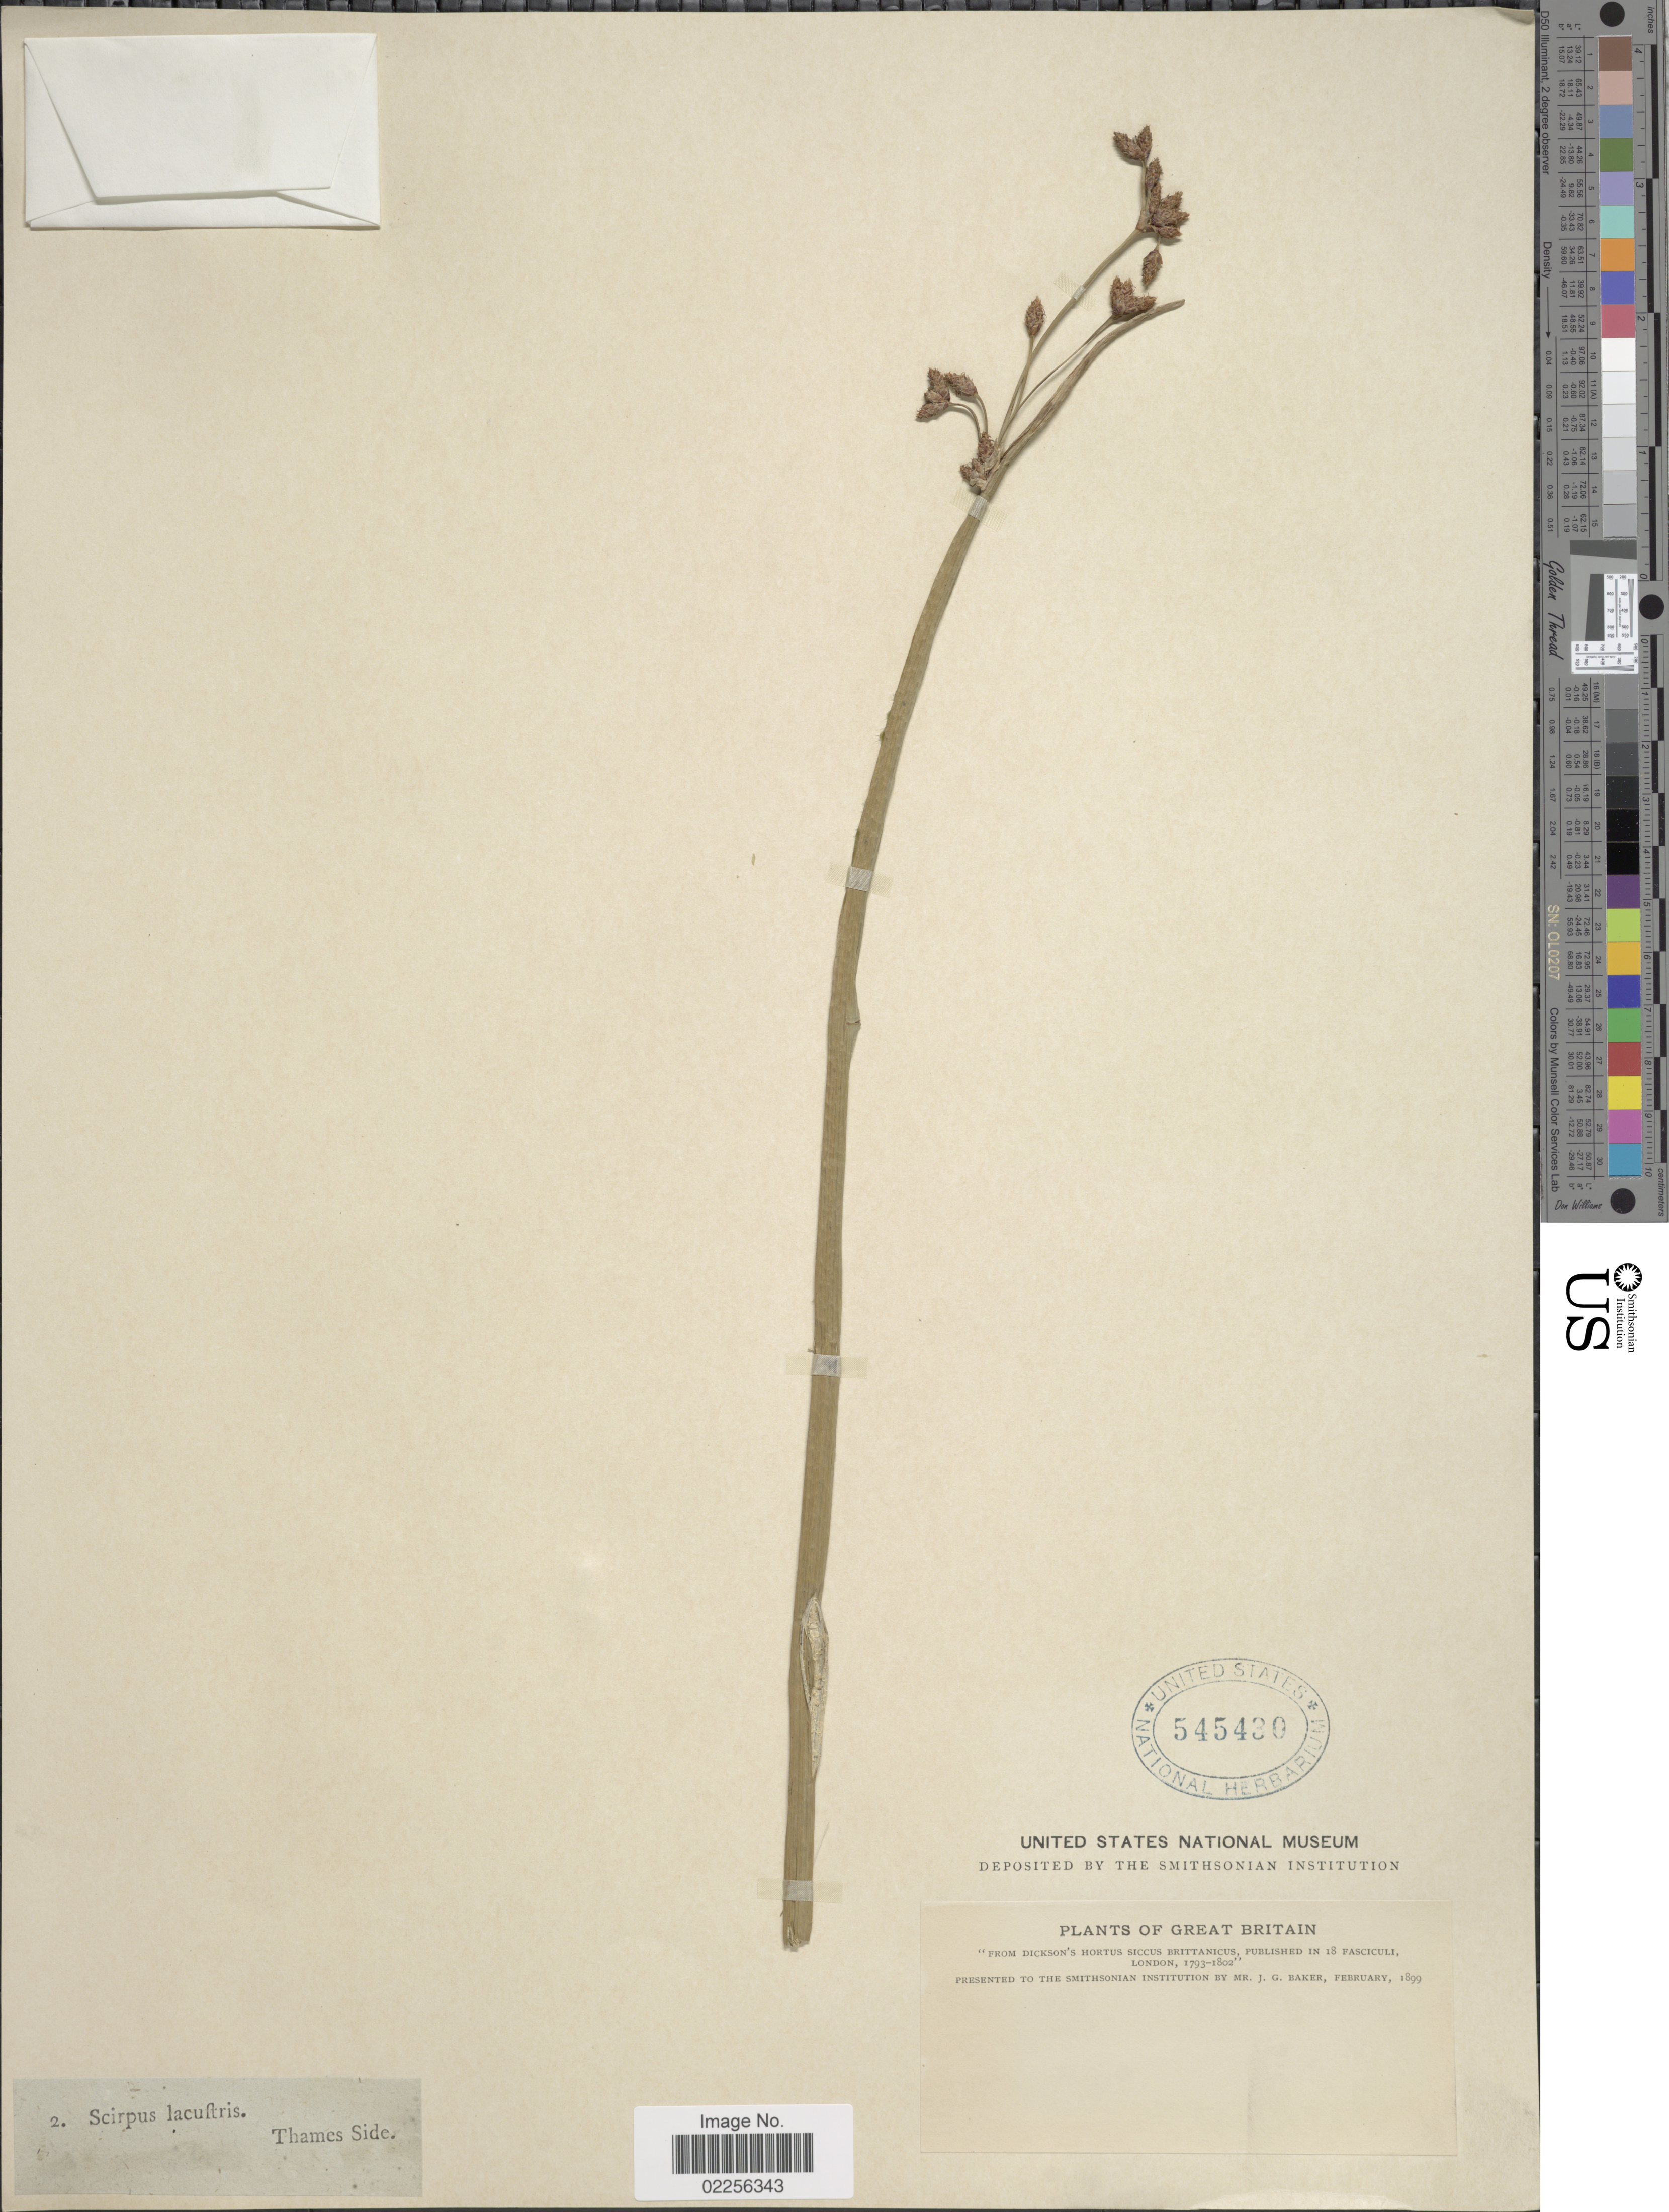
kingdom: Plantae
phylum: Tracheophyta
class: Liliopsida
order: Poales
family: Cyperaceae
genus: Schoenoplectus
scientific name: Schoenoplectus lacustris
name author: (L.) Palla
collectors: J. G. Baker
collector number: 2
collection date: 1899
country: United Kingdom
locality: Thames Side, Great Britain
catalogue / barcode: US 545430